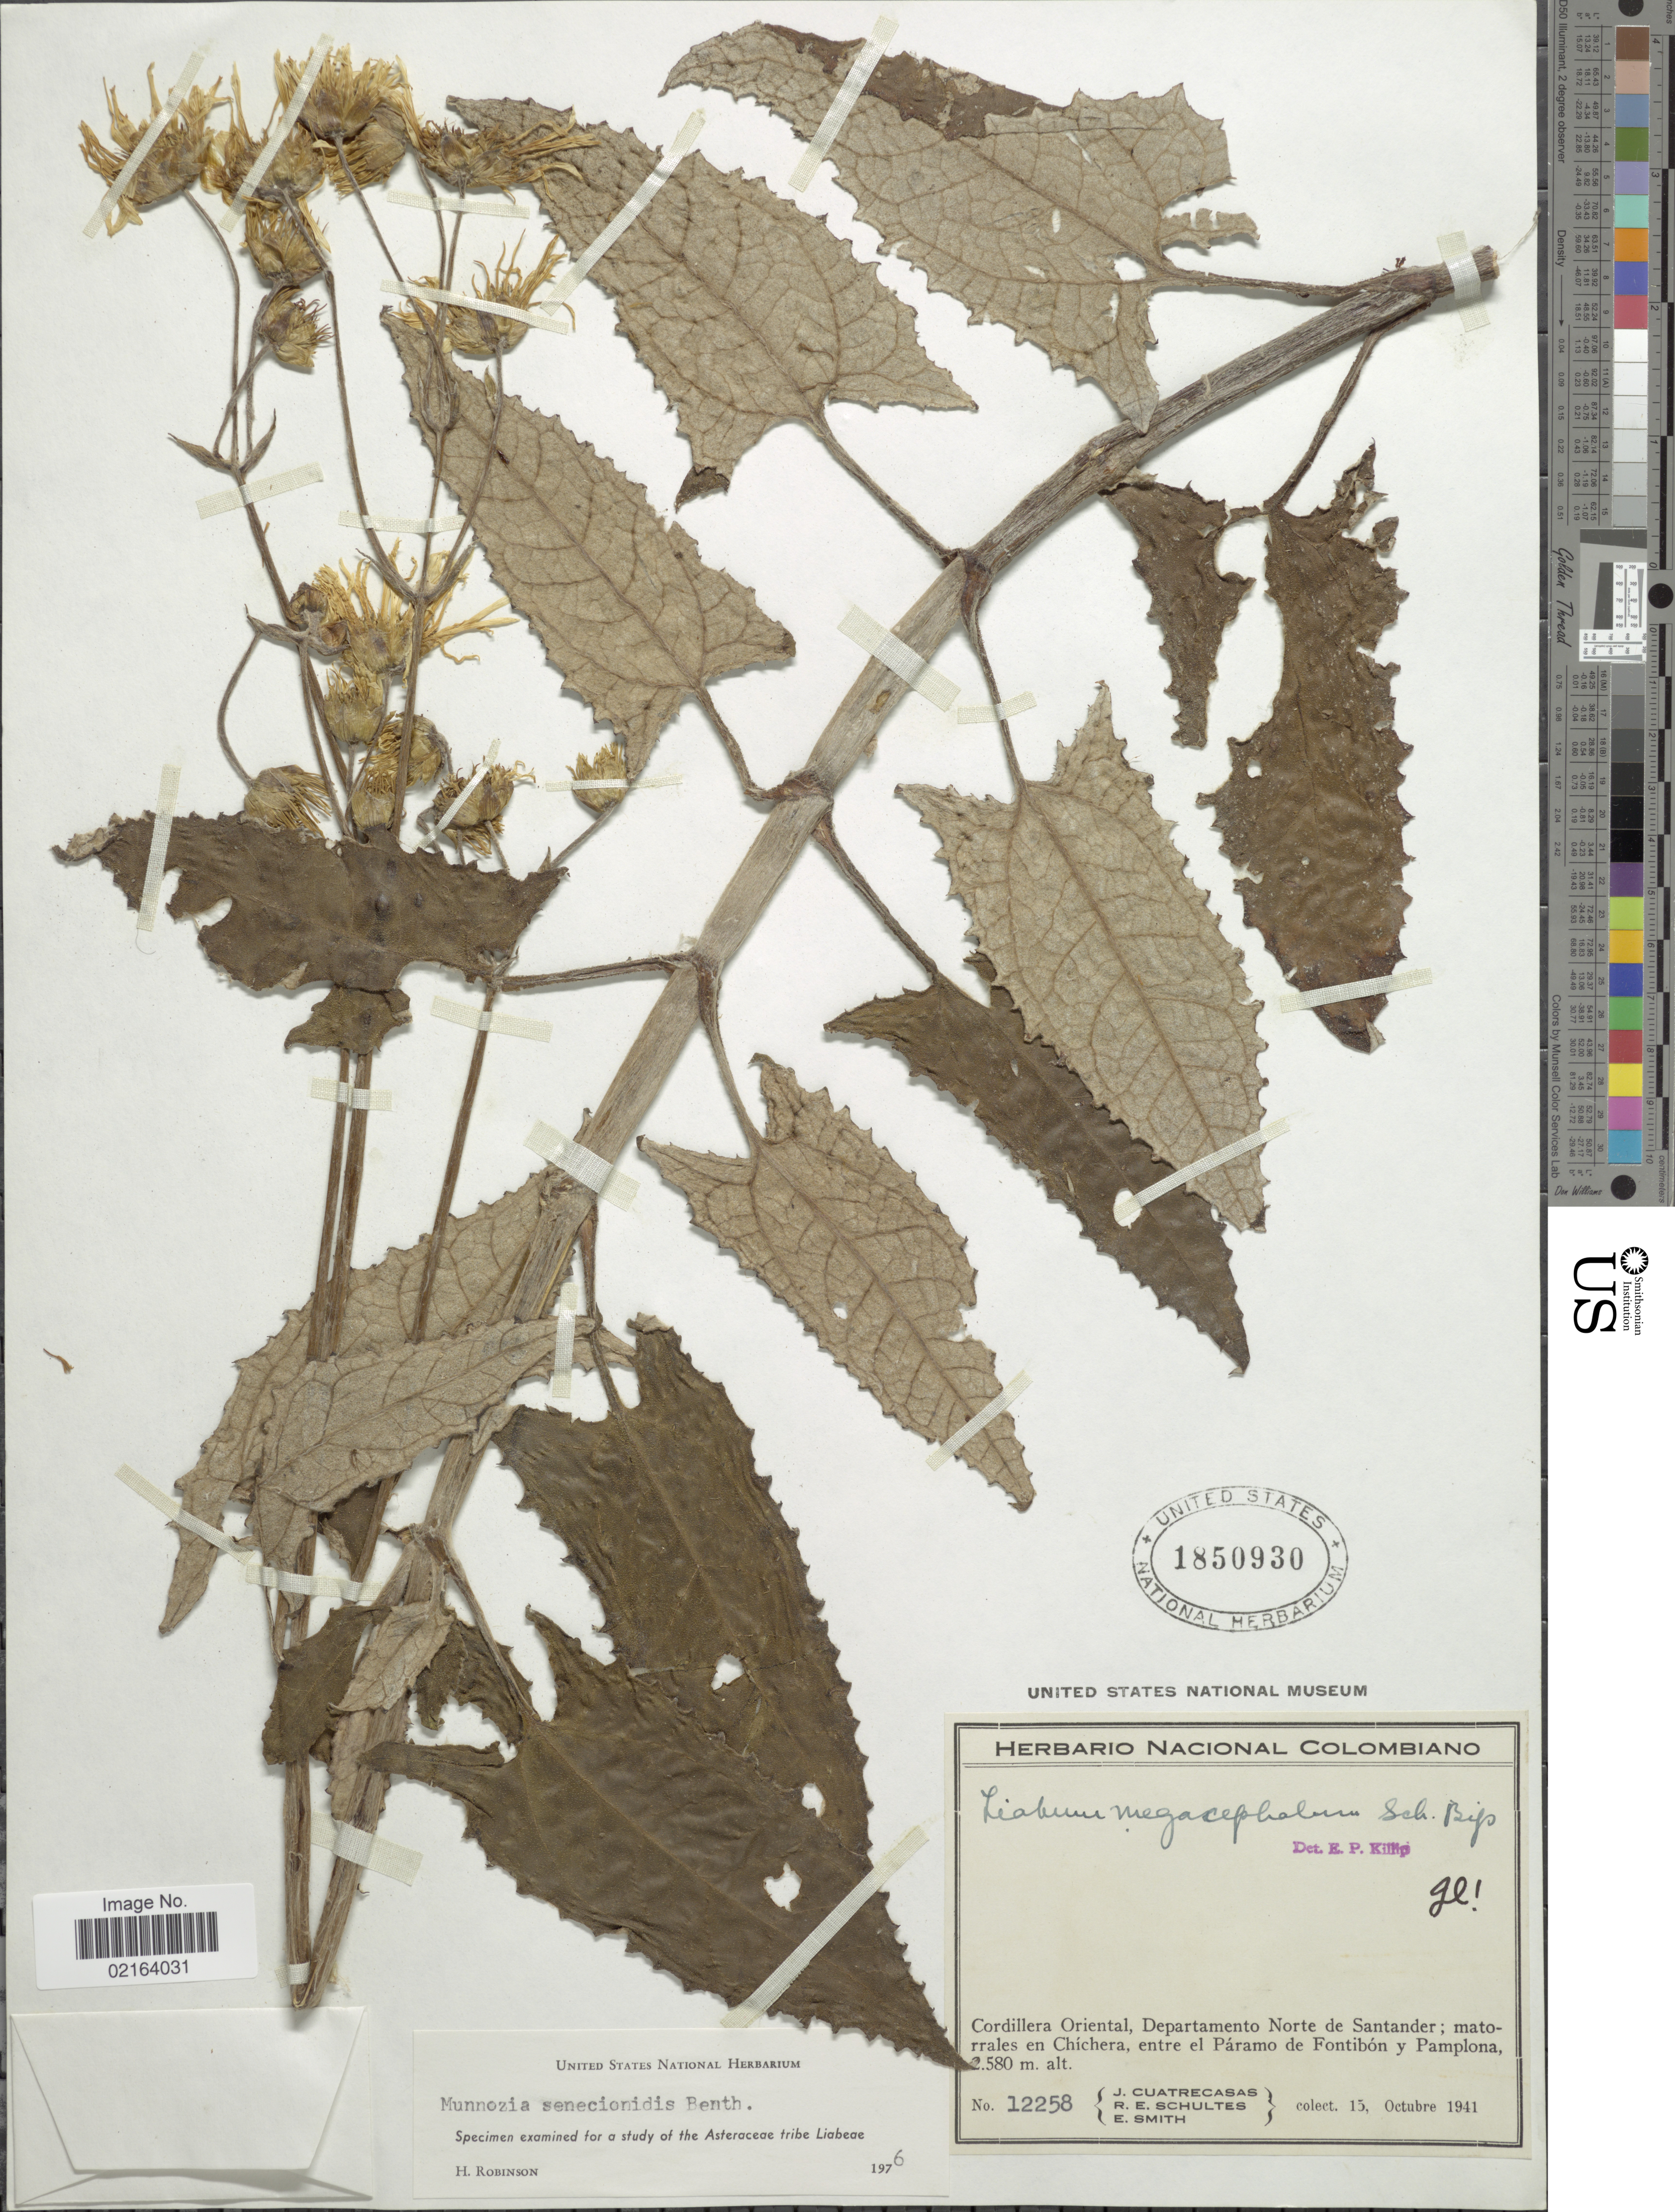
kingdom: Plantae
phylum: Tracheophyta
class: Magnoliopsida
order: Asterales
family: Asteraceae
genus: Munnozia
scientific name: Munnozia senecionidis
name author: Benth.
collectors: J. Cuatrecasas, R. E. Schultes & E. Smith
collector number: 12258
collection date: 1941-10-15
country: Colombia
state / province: Norte de Santander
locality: Cordillera Oriental, Departamento Norte de Santander: morrales en Chichera, entre el Paramo de Fontibon y Pamplona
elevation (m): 2580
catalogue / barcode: US 1850930